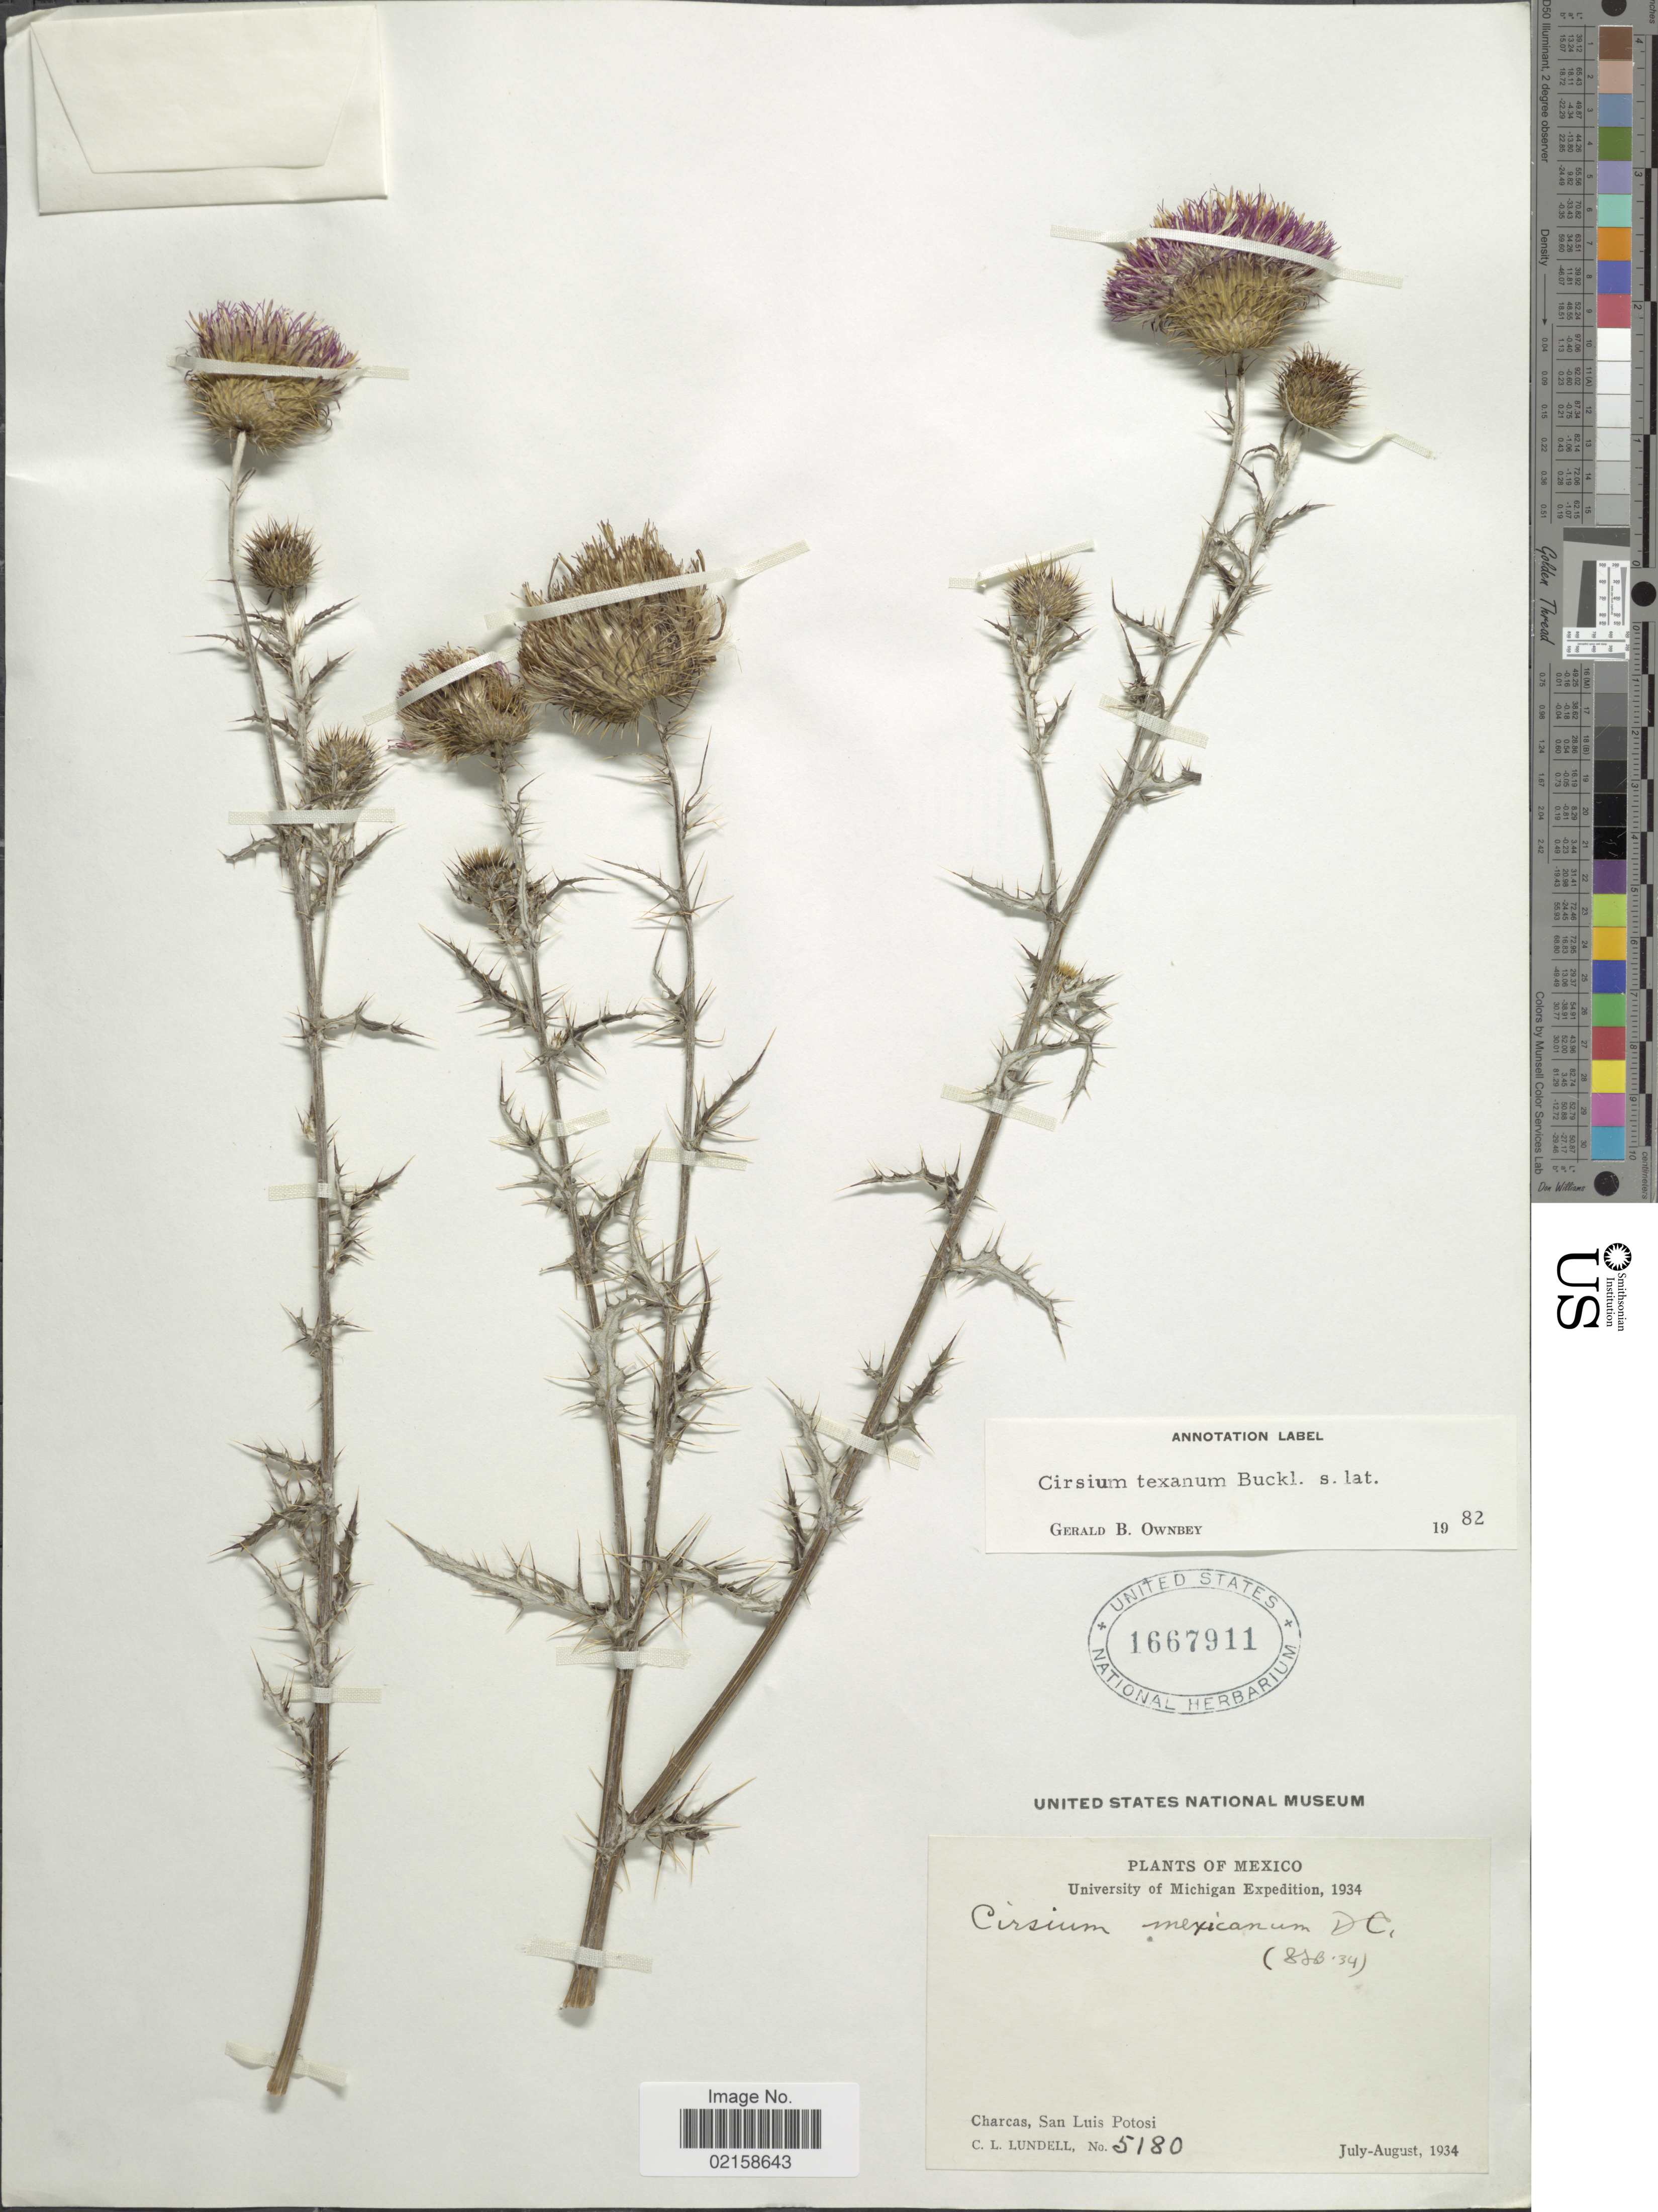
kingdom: Plantae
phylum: Tracheophyta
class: Magnoliopsida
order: Asterales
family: Asteraceae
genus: Cirsium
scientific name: Cirsium texanum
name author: Buckley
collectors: C. L. Lundell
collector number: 5180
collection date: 1934-07/1934-08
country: Mexico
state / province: San Luis Potosí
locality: Charcas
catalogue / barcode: US 1667911